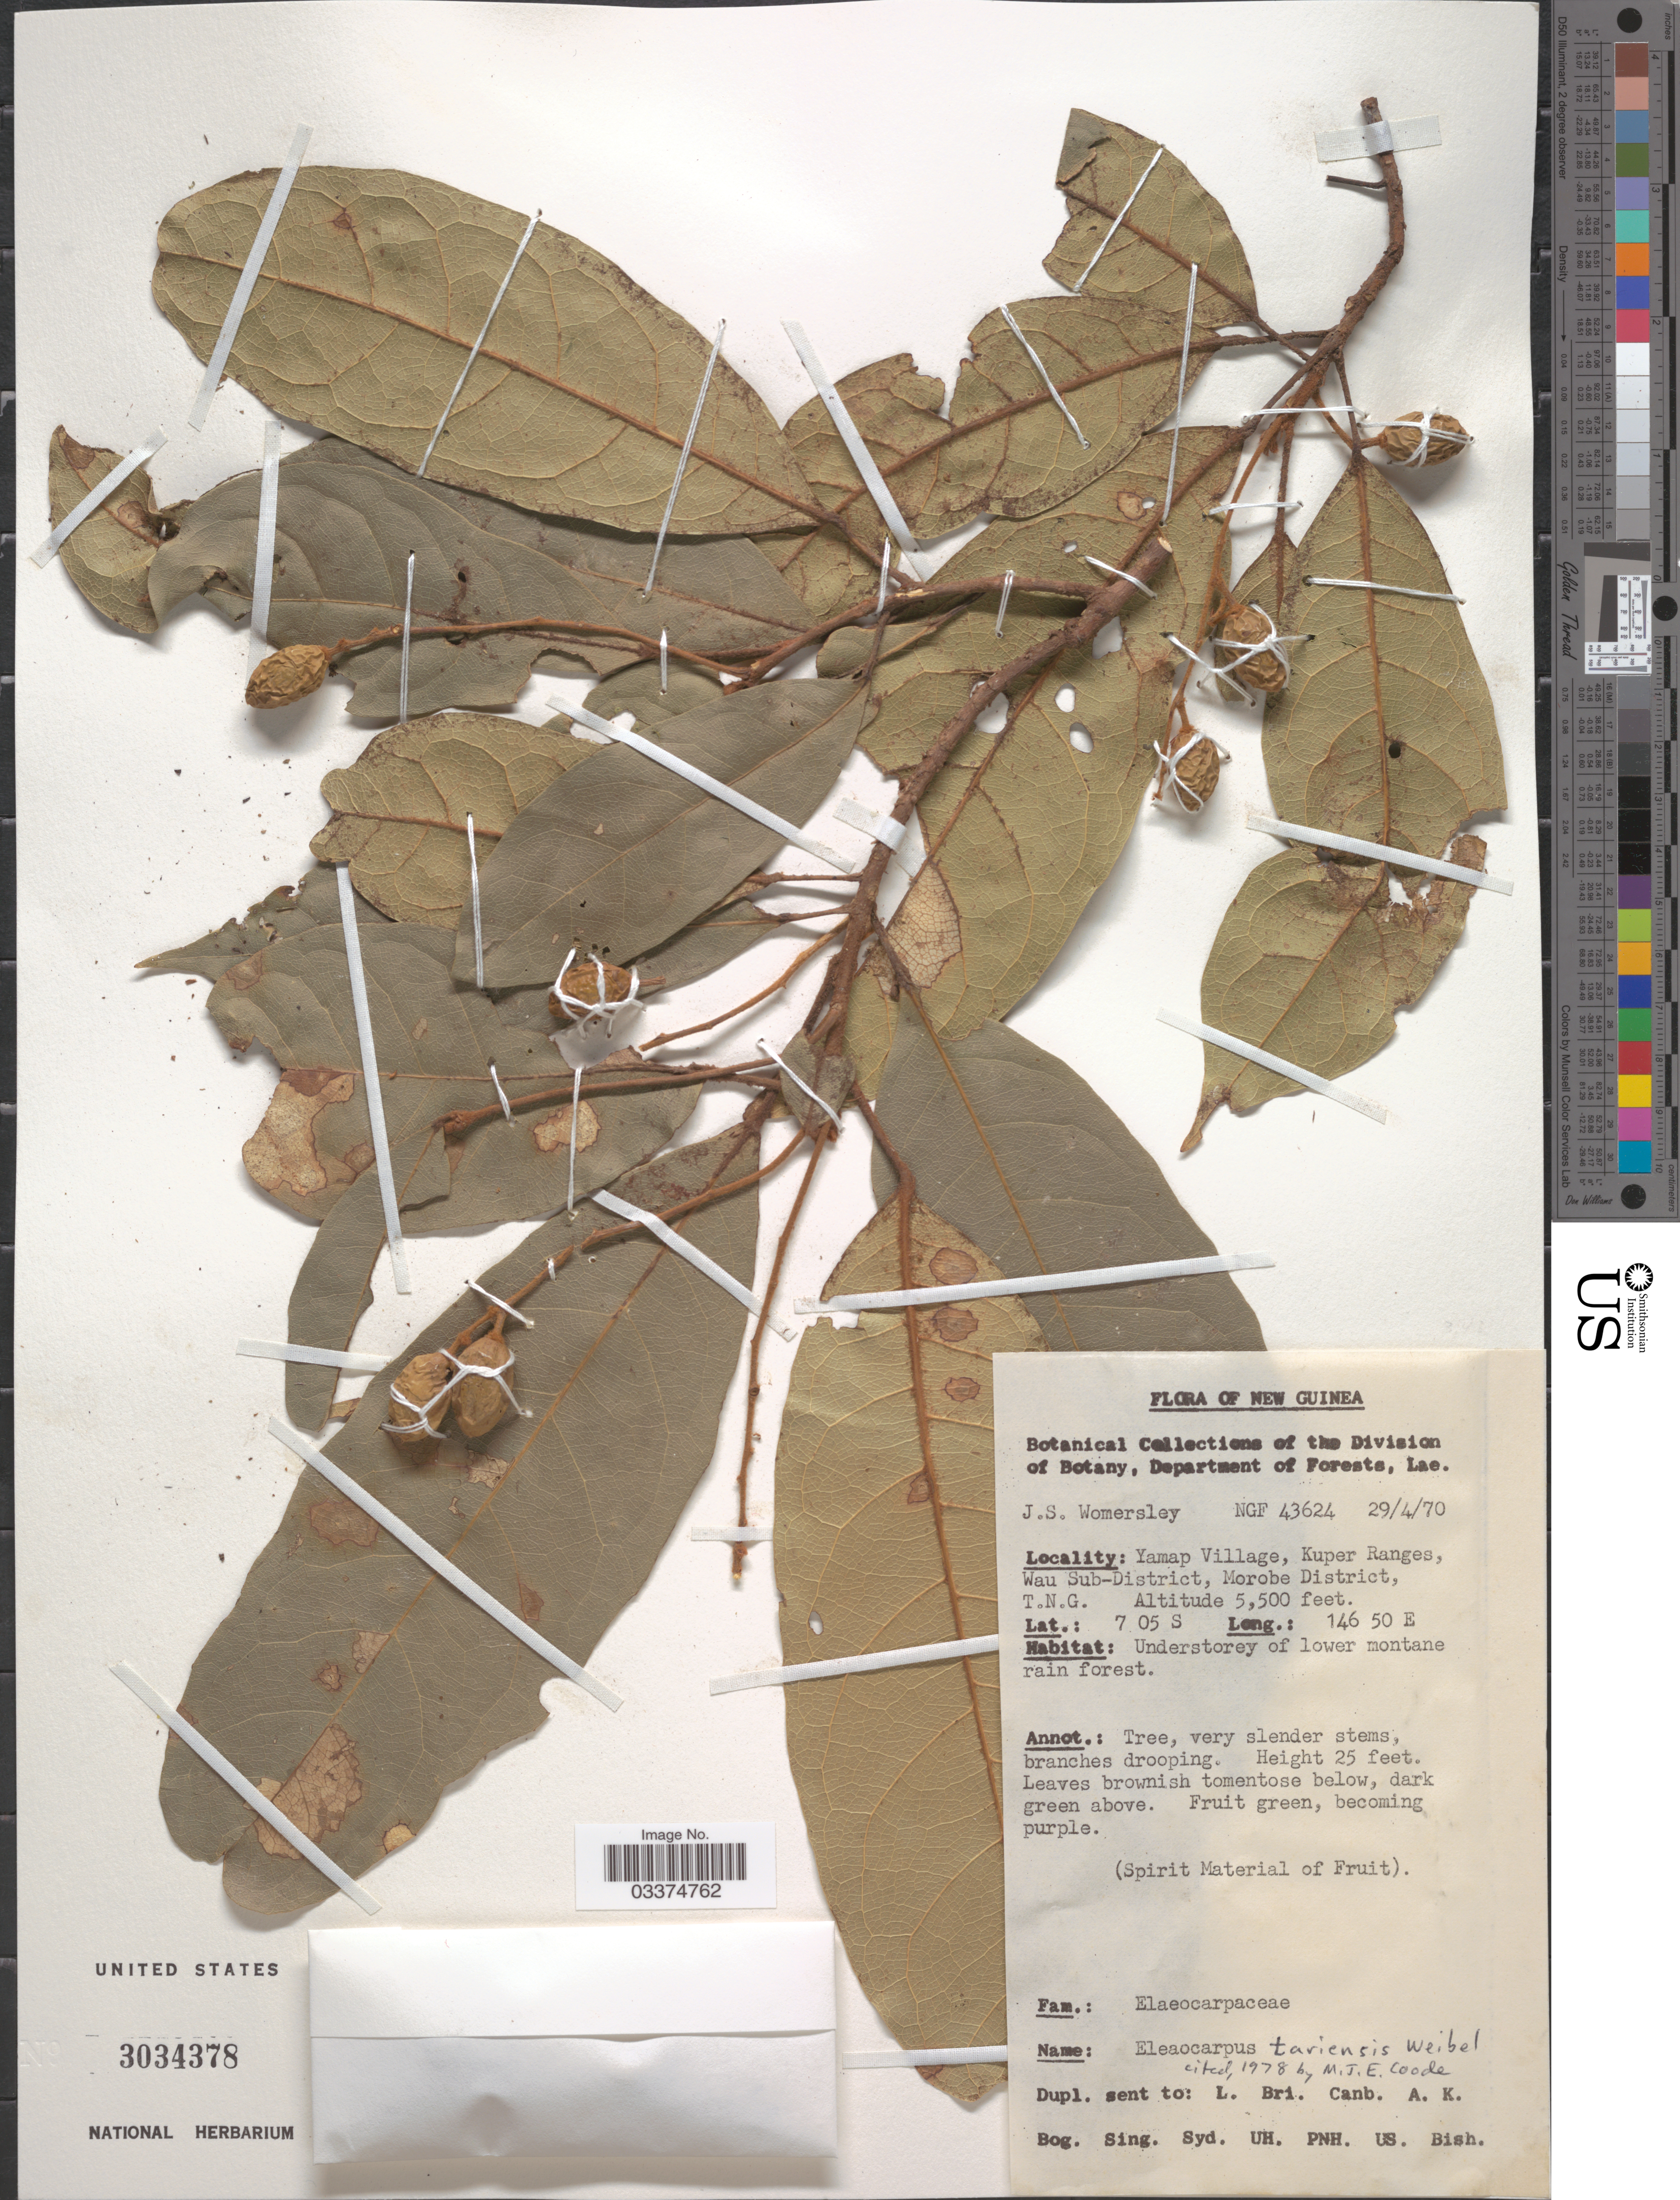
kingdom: Plantae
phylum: Tracheophyta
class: Magnoliopsida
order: Oxalidales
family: Elaeocarpaceae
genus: Elaeocarpus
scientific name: Elaeocarpus tariensis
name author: Weibel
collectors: J. S. Womersley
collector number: NGF 43624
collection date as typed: Transcribed d/m/y: 29/4/70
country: Papua New Guinea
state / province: Morobe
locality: New Guinea. Yamap Village, Kuper Ranges, Wau Sub-District, Morobe District, T.N.G.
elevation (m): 1676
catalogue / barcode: US 3034378